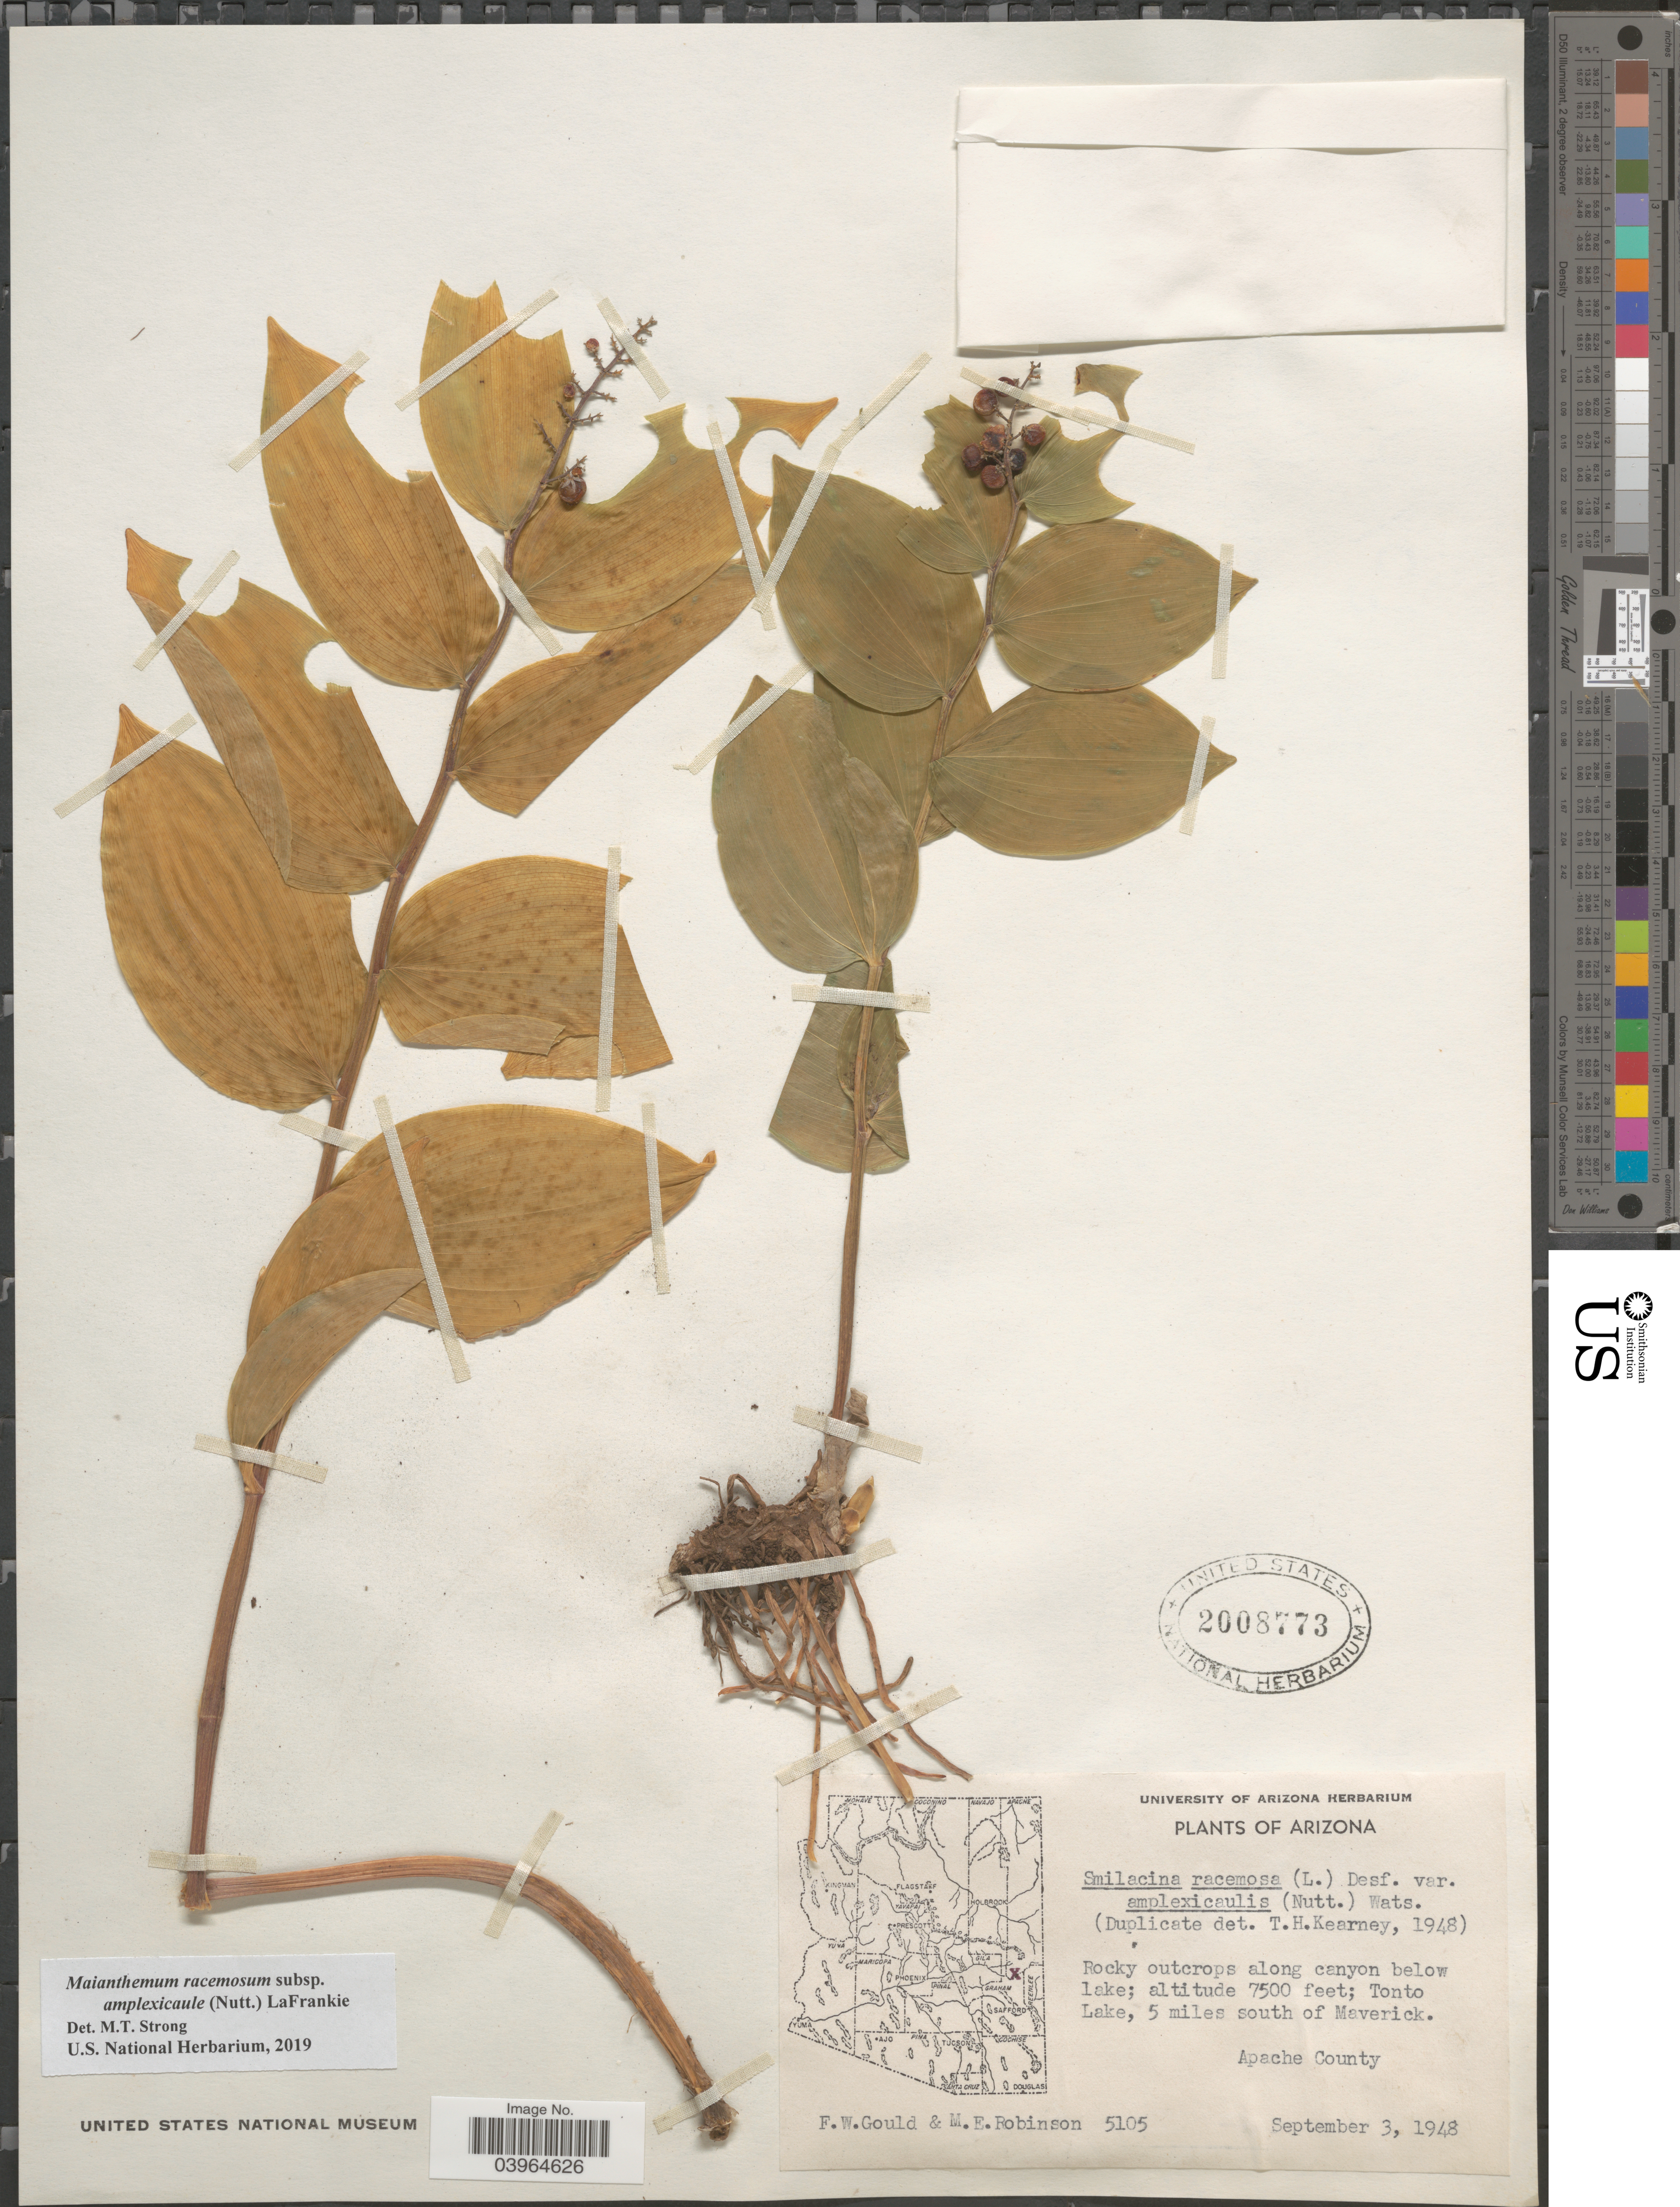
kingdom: Plantae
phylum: Tracheophyta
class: Liliopsida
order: Asparagales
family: Asparagaceae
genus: Maianthemum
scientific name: Maianthemum racemosum subsp. amplexicaule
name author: (Nutt.) LaFrankie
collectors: F. W. Gould & M. E. Robinson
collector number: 5105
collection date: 1948-09-03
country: United States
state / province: Arizona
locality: Tonto Lake, 5 miles south of Maverick. Apache County.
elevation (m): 2286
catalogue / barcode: US 2008773